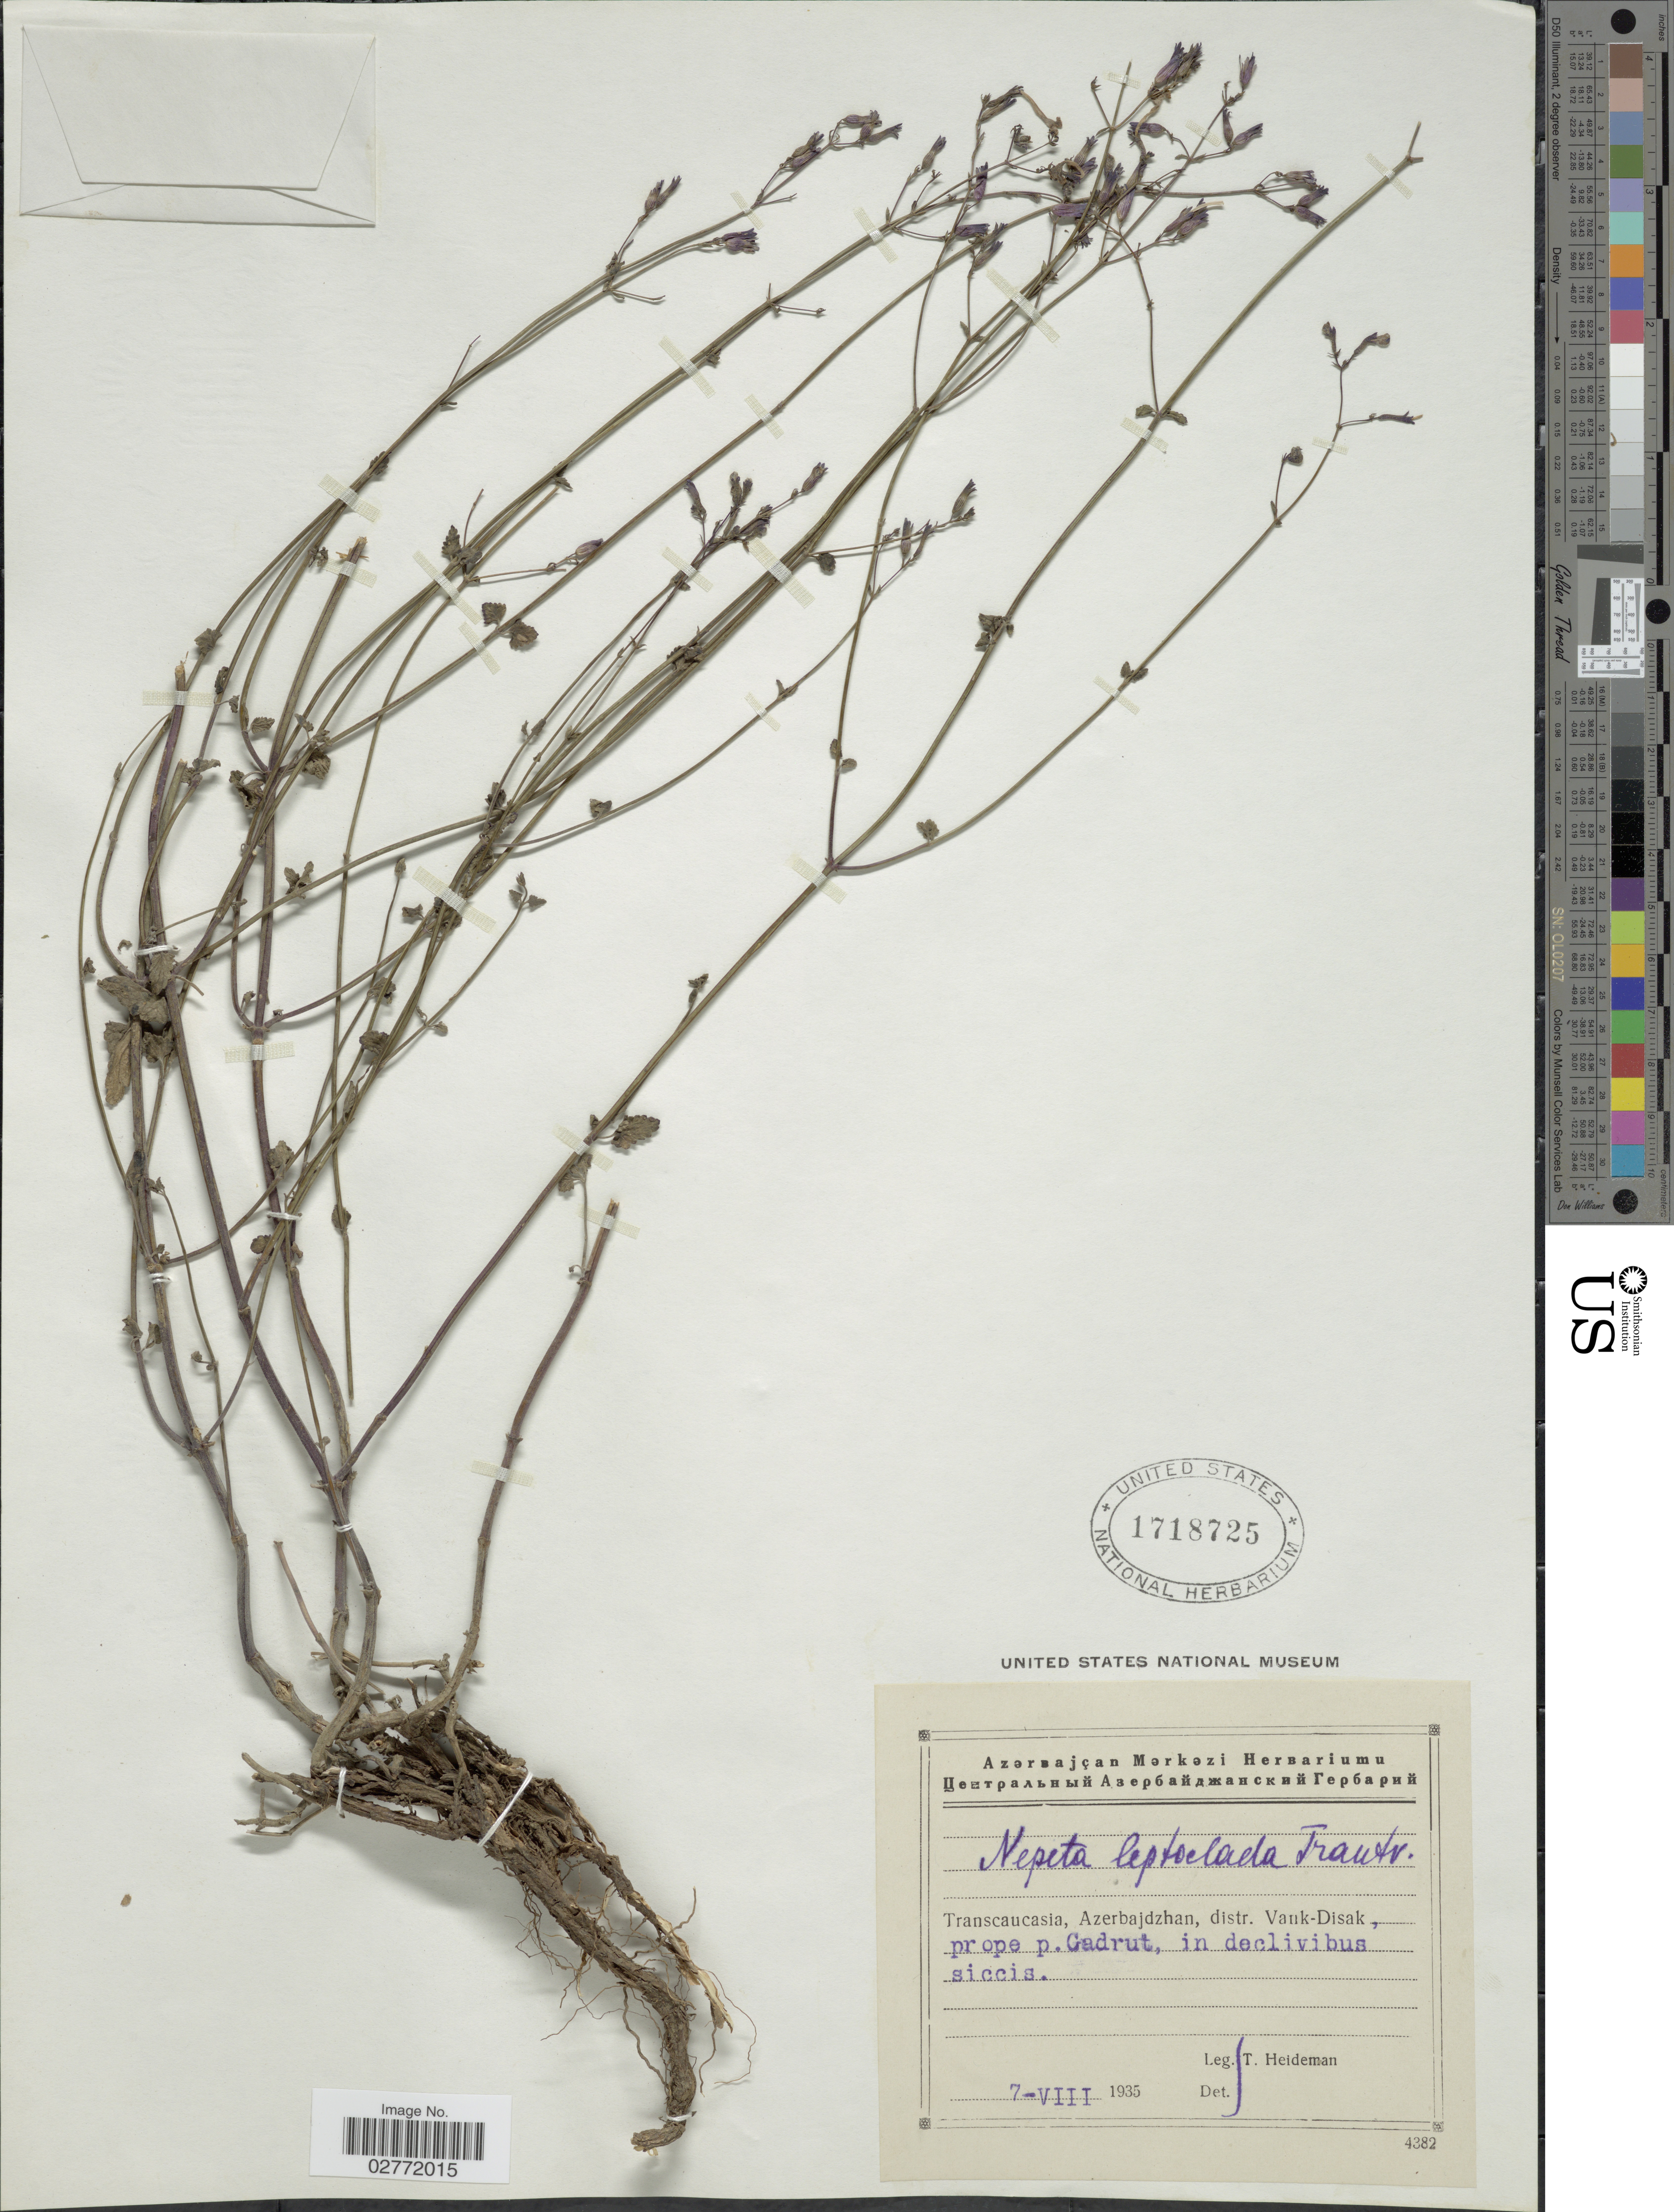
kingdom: Plantae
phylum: Tracheophyta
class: Magnoliopsida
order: Lamiales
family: Lamiaceae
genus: Nepeta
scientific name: Nepeta leptoclada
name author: Trautv.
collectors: T. Heideman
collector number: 4382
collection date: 1935-08-07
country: Azerbaijan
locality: Transcaucasia, Azerbajdzhan, distr. Vank-Disak, prope p. Gadrut.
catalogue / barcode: US 1718725